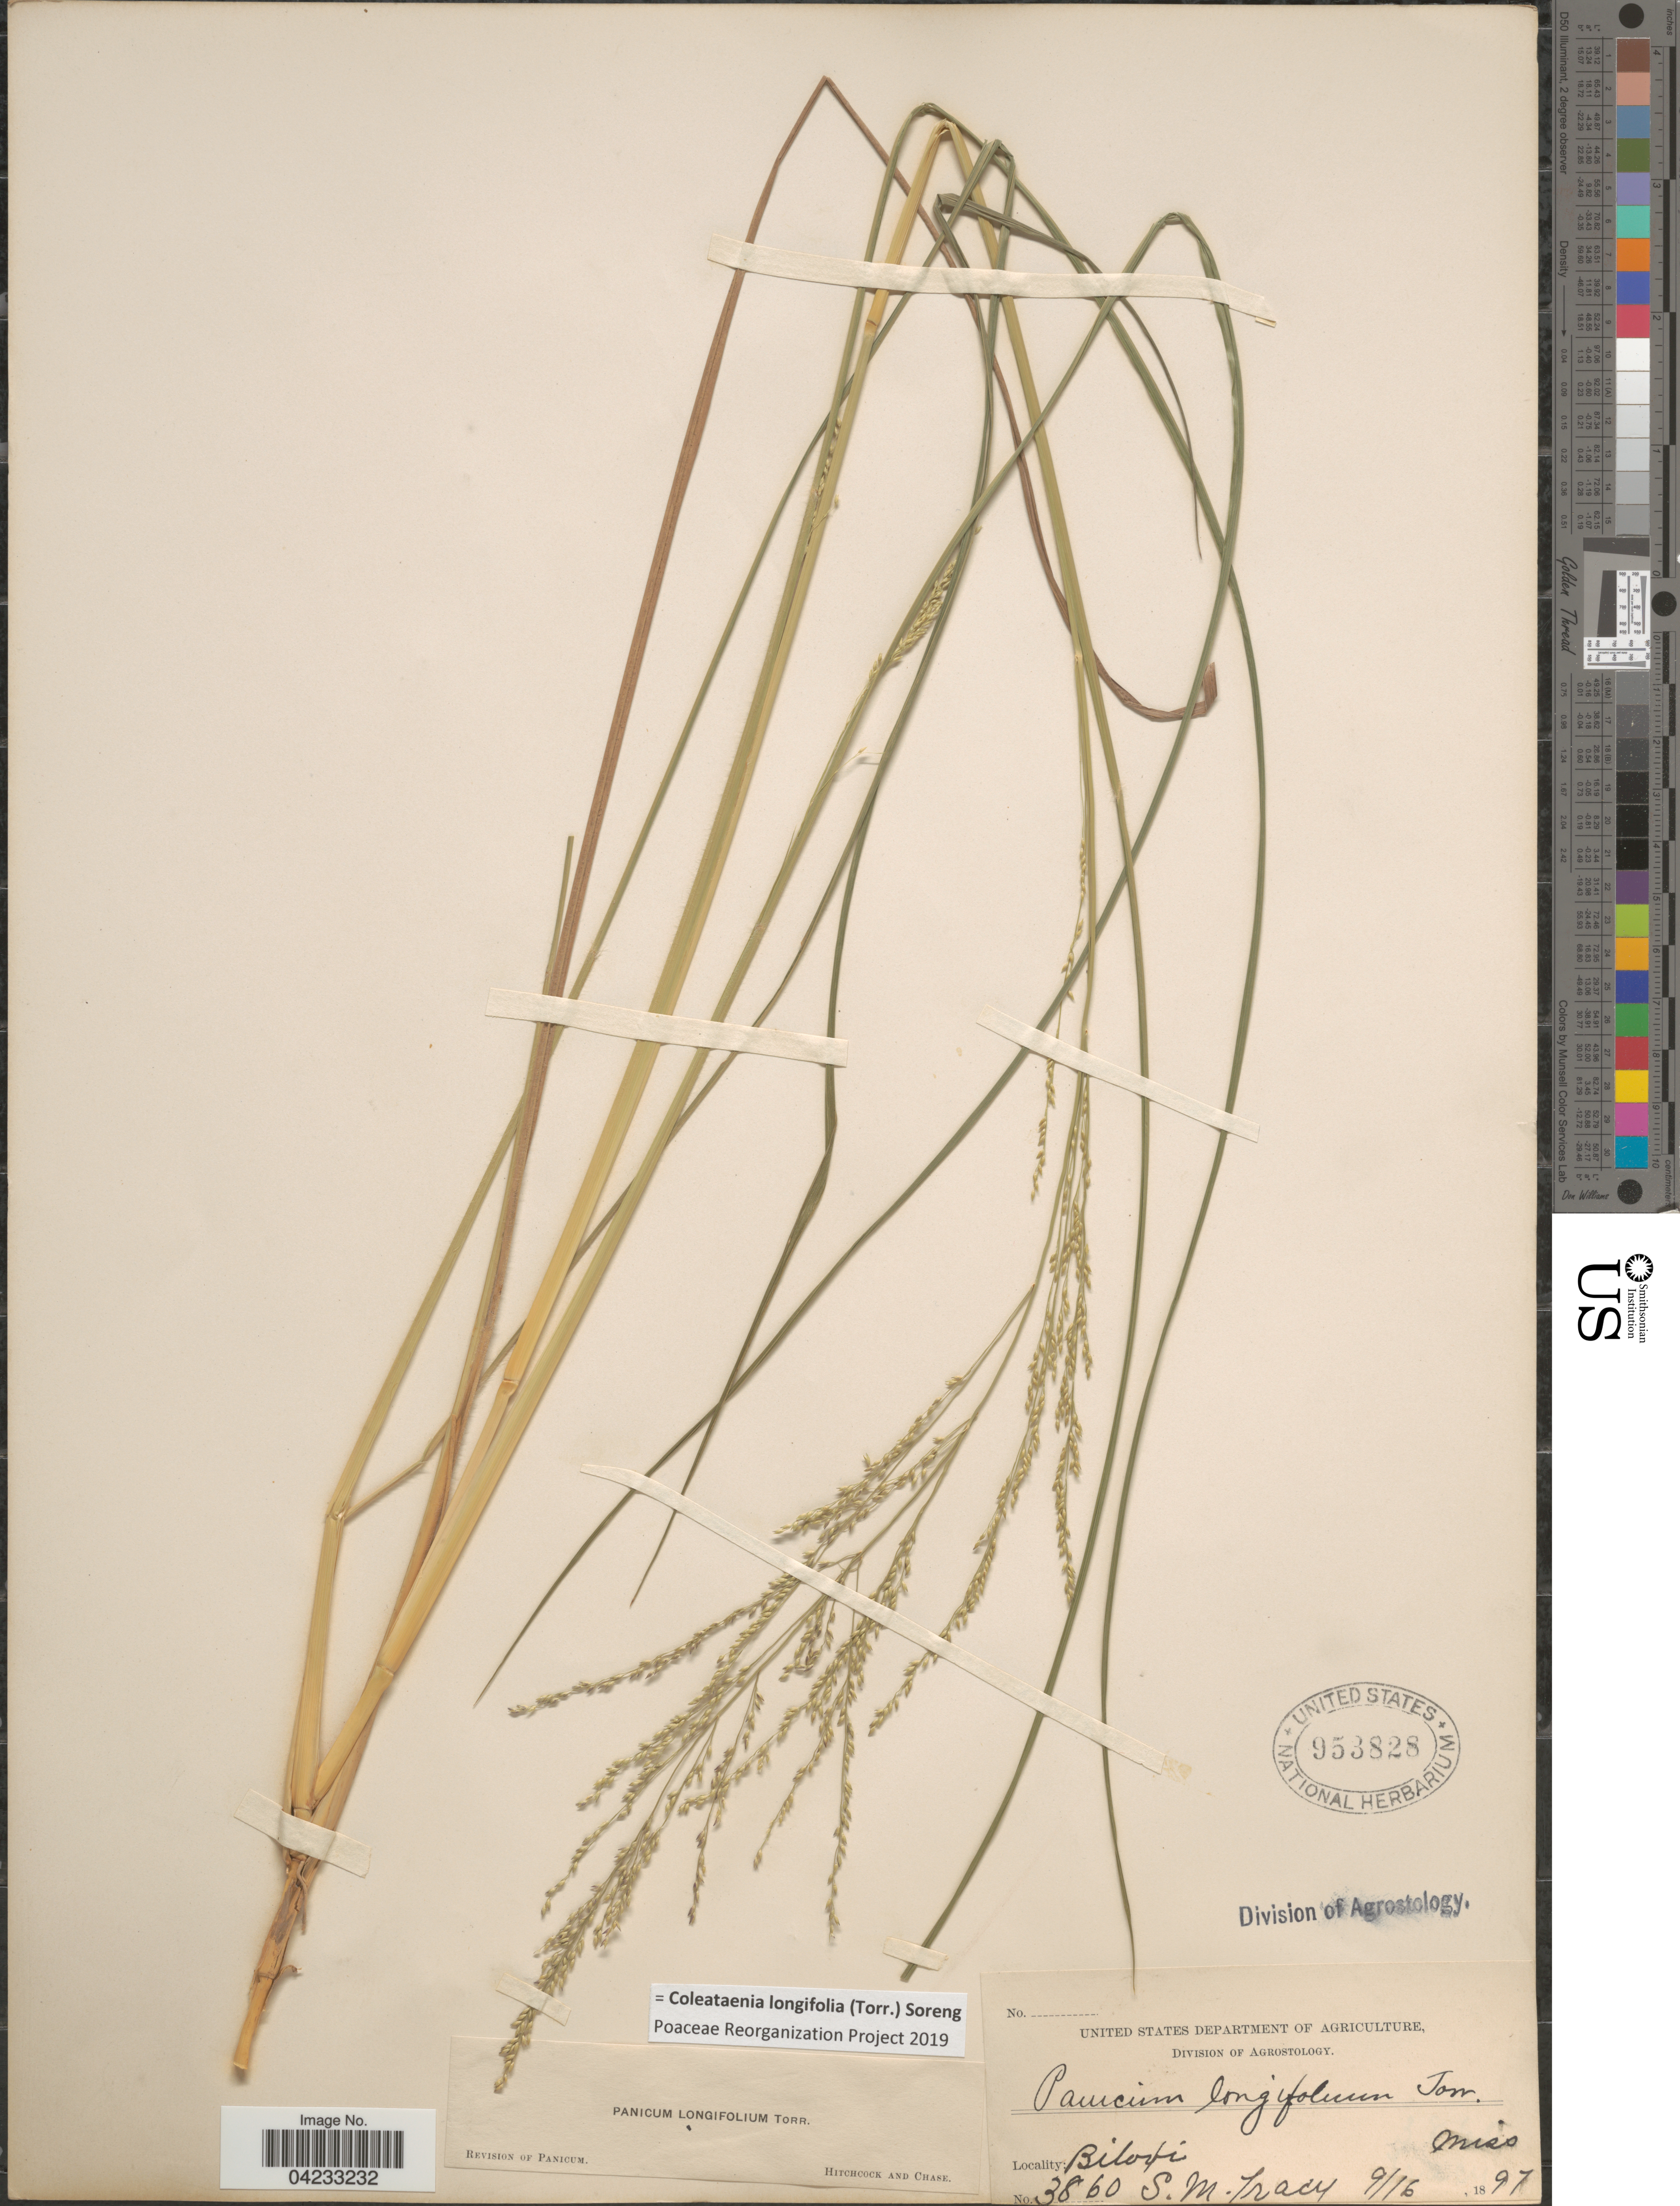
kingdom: Plantae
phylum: Tracheophyta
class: Liliopsida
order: Poales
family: Poaceae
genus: Coleataenia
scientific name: Coleataenia longifolia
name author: (Torr.) Soreng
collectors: S. M. Tracy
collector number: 3860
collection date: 1897-09-16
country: United States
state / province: Mississippi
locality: Biloxi.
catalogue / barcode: US 953828